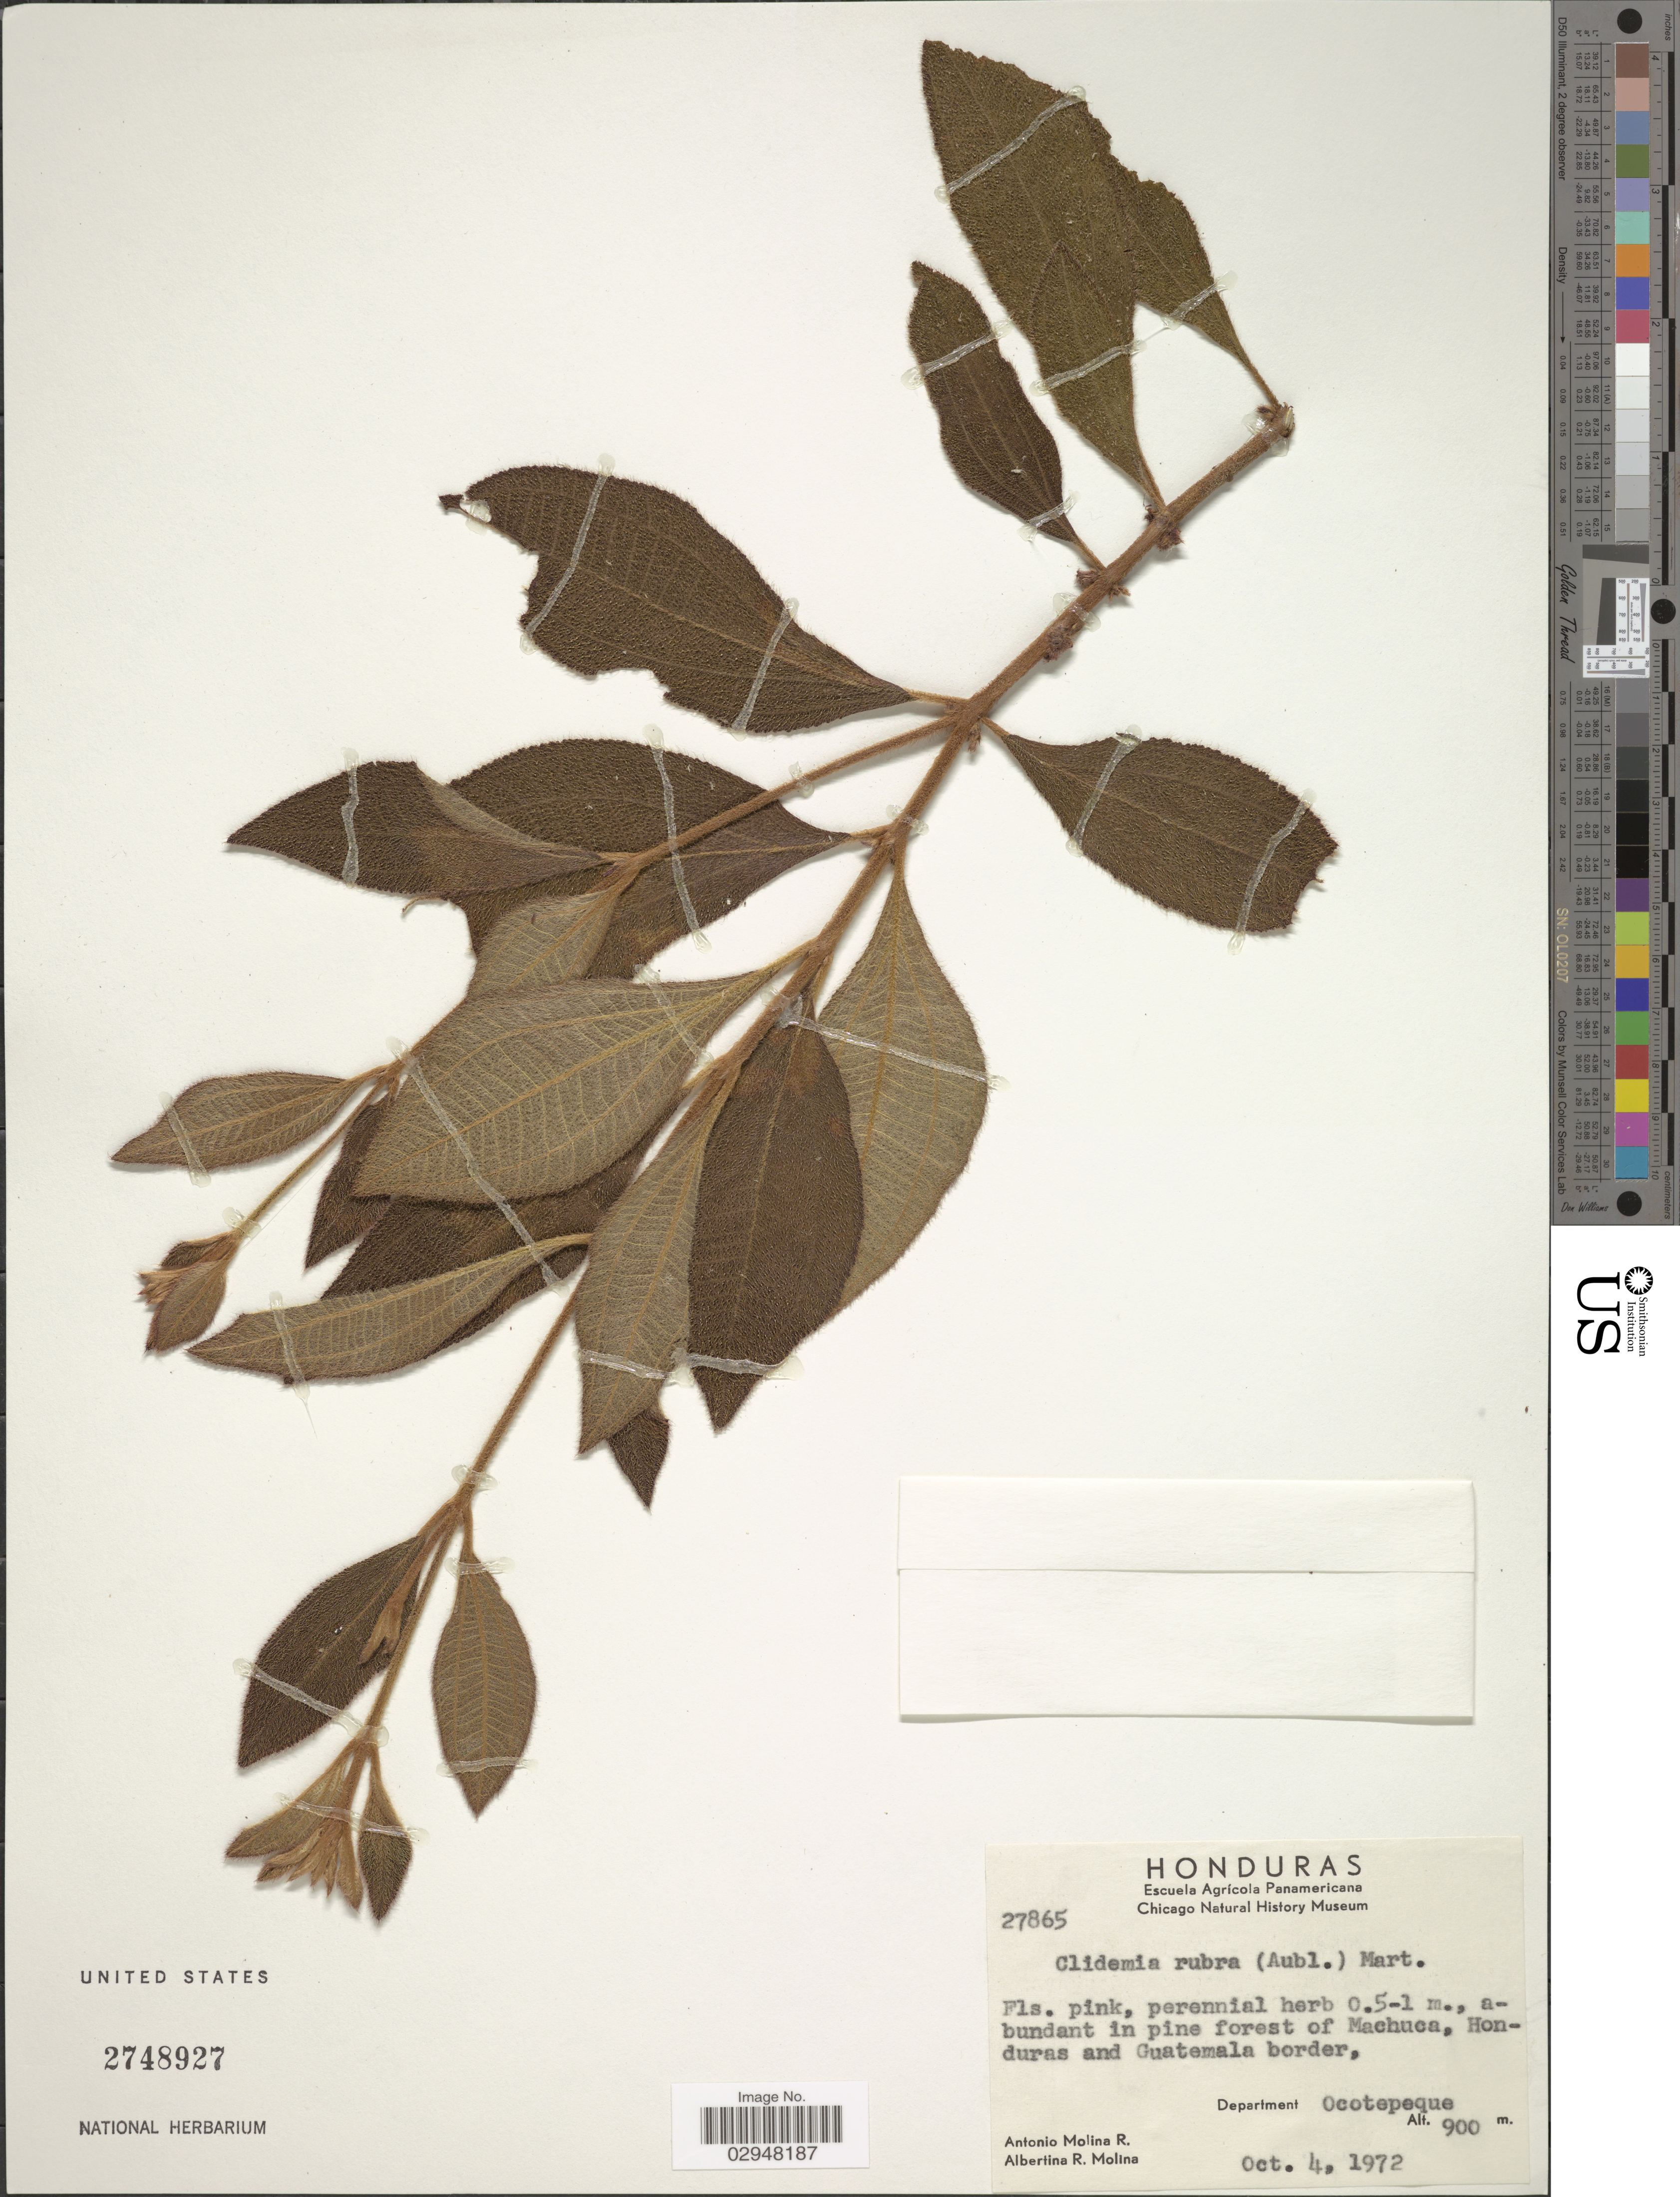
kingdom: Plantae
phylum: Tracheophyta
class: Magnoliopsida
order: Myrtales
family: Melastomataceae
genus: Clidemia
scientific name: Clidemia rubra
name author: (Aubl.) Mart.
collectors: A. Molina R. & A. R. Molina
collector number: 27865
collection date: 1972-10-04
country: Honduras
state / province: Ocotepeque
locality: Forest of Machuca, Honduras and Guatemala border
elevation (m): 900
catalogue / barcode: US 2748927